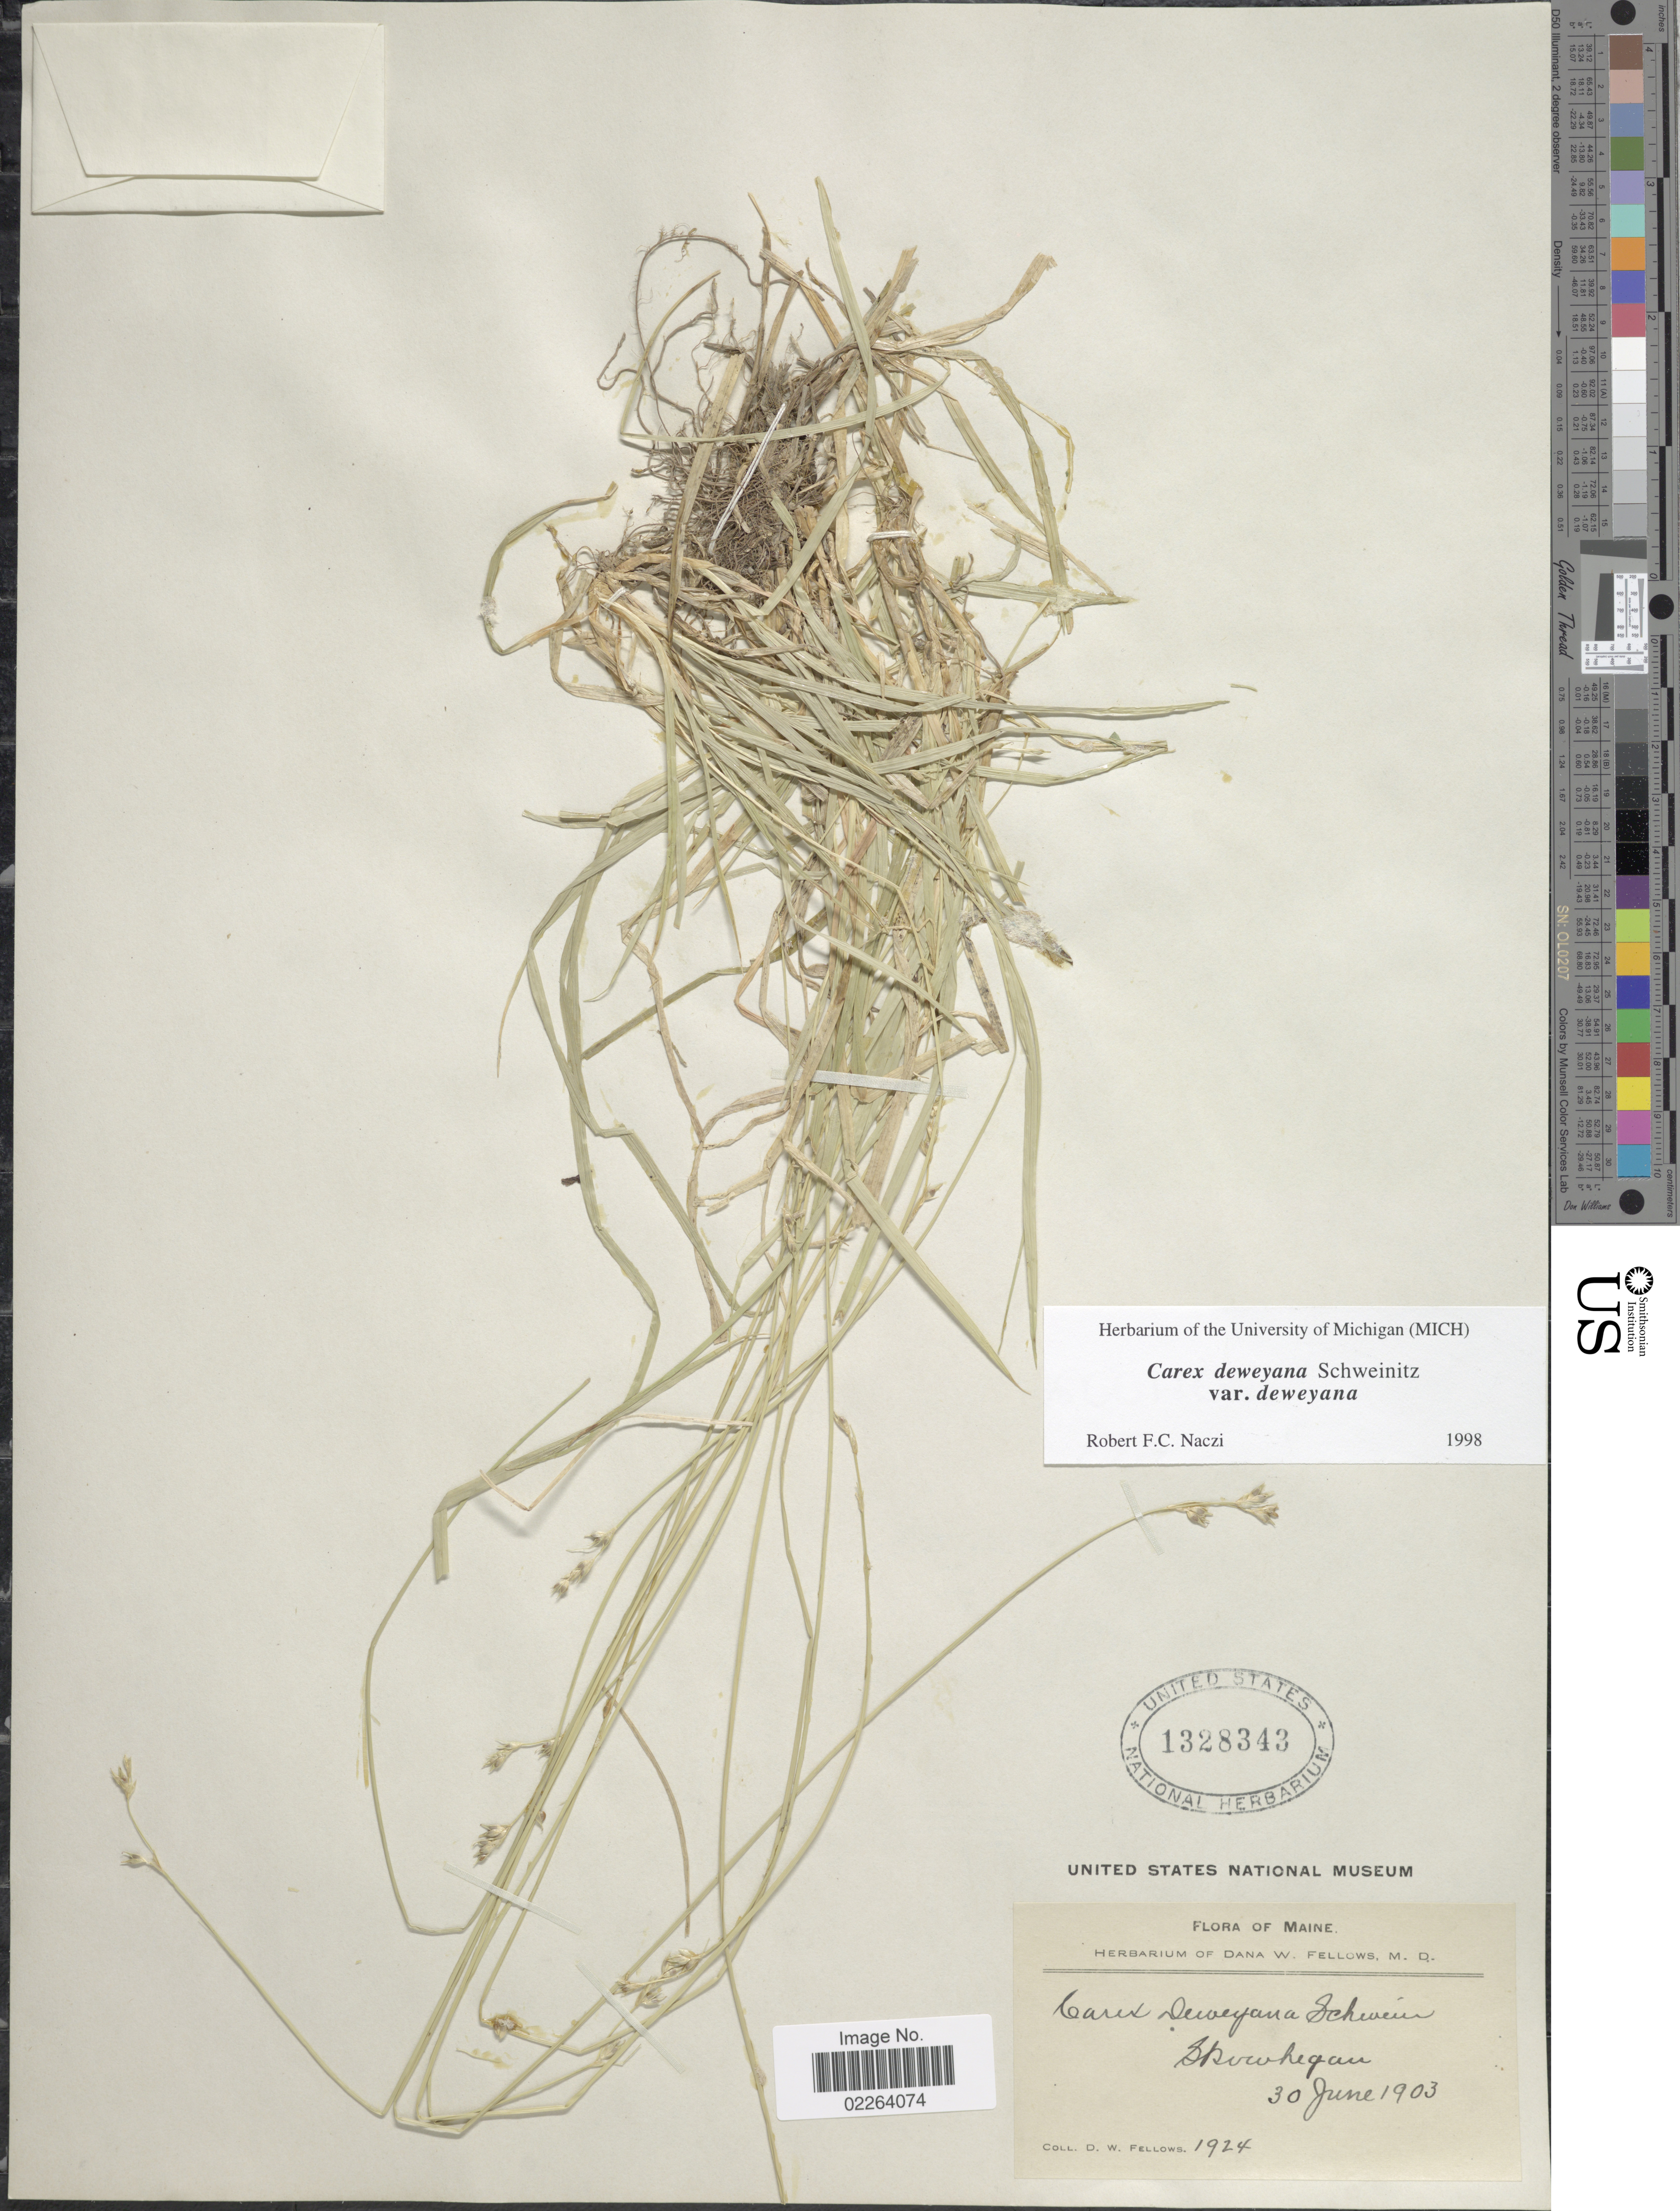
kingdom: Plantae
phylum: Tracheophyta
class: Liliopsida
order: Poales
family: Cyperaceae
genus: Carex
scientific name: Carex deweyana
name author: Schwein.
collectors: D. W. Fellows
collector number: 1924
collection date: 1903-06-30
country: United States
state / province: Maine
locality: Skowhegan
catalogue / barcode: US 1328343